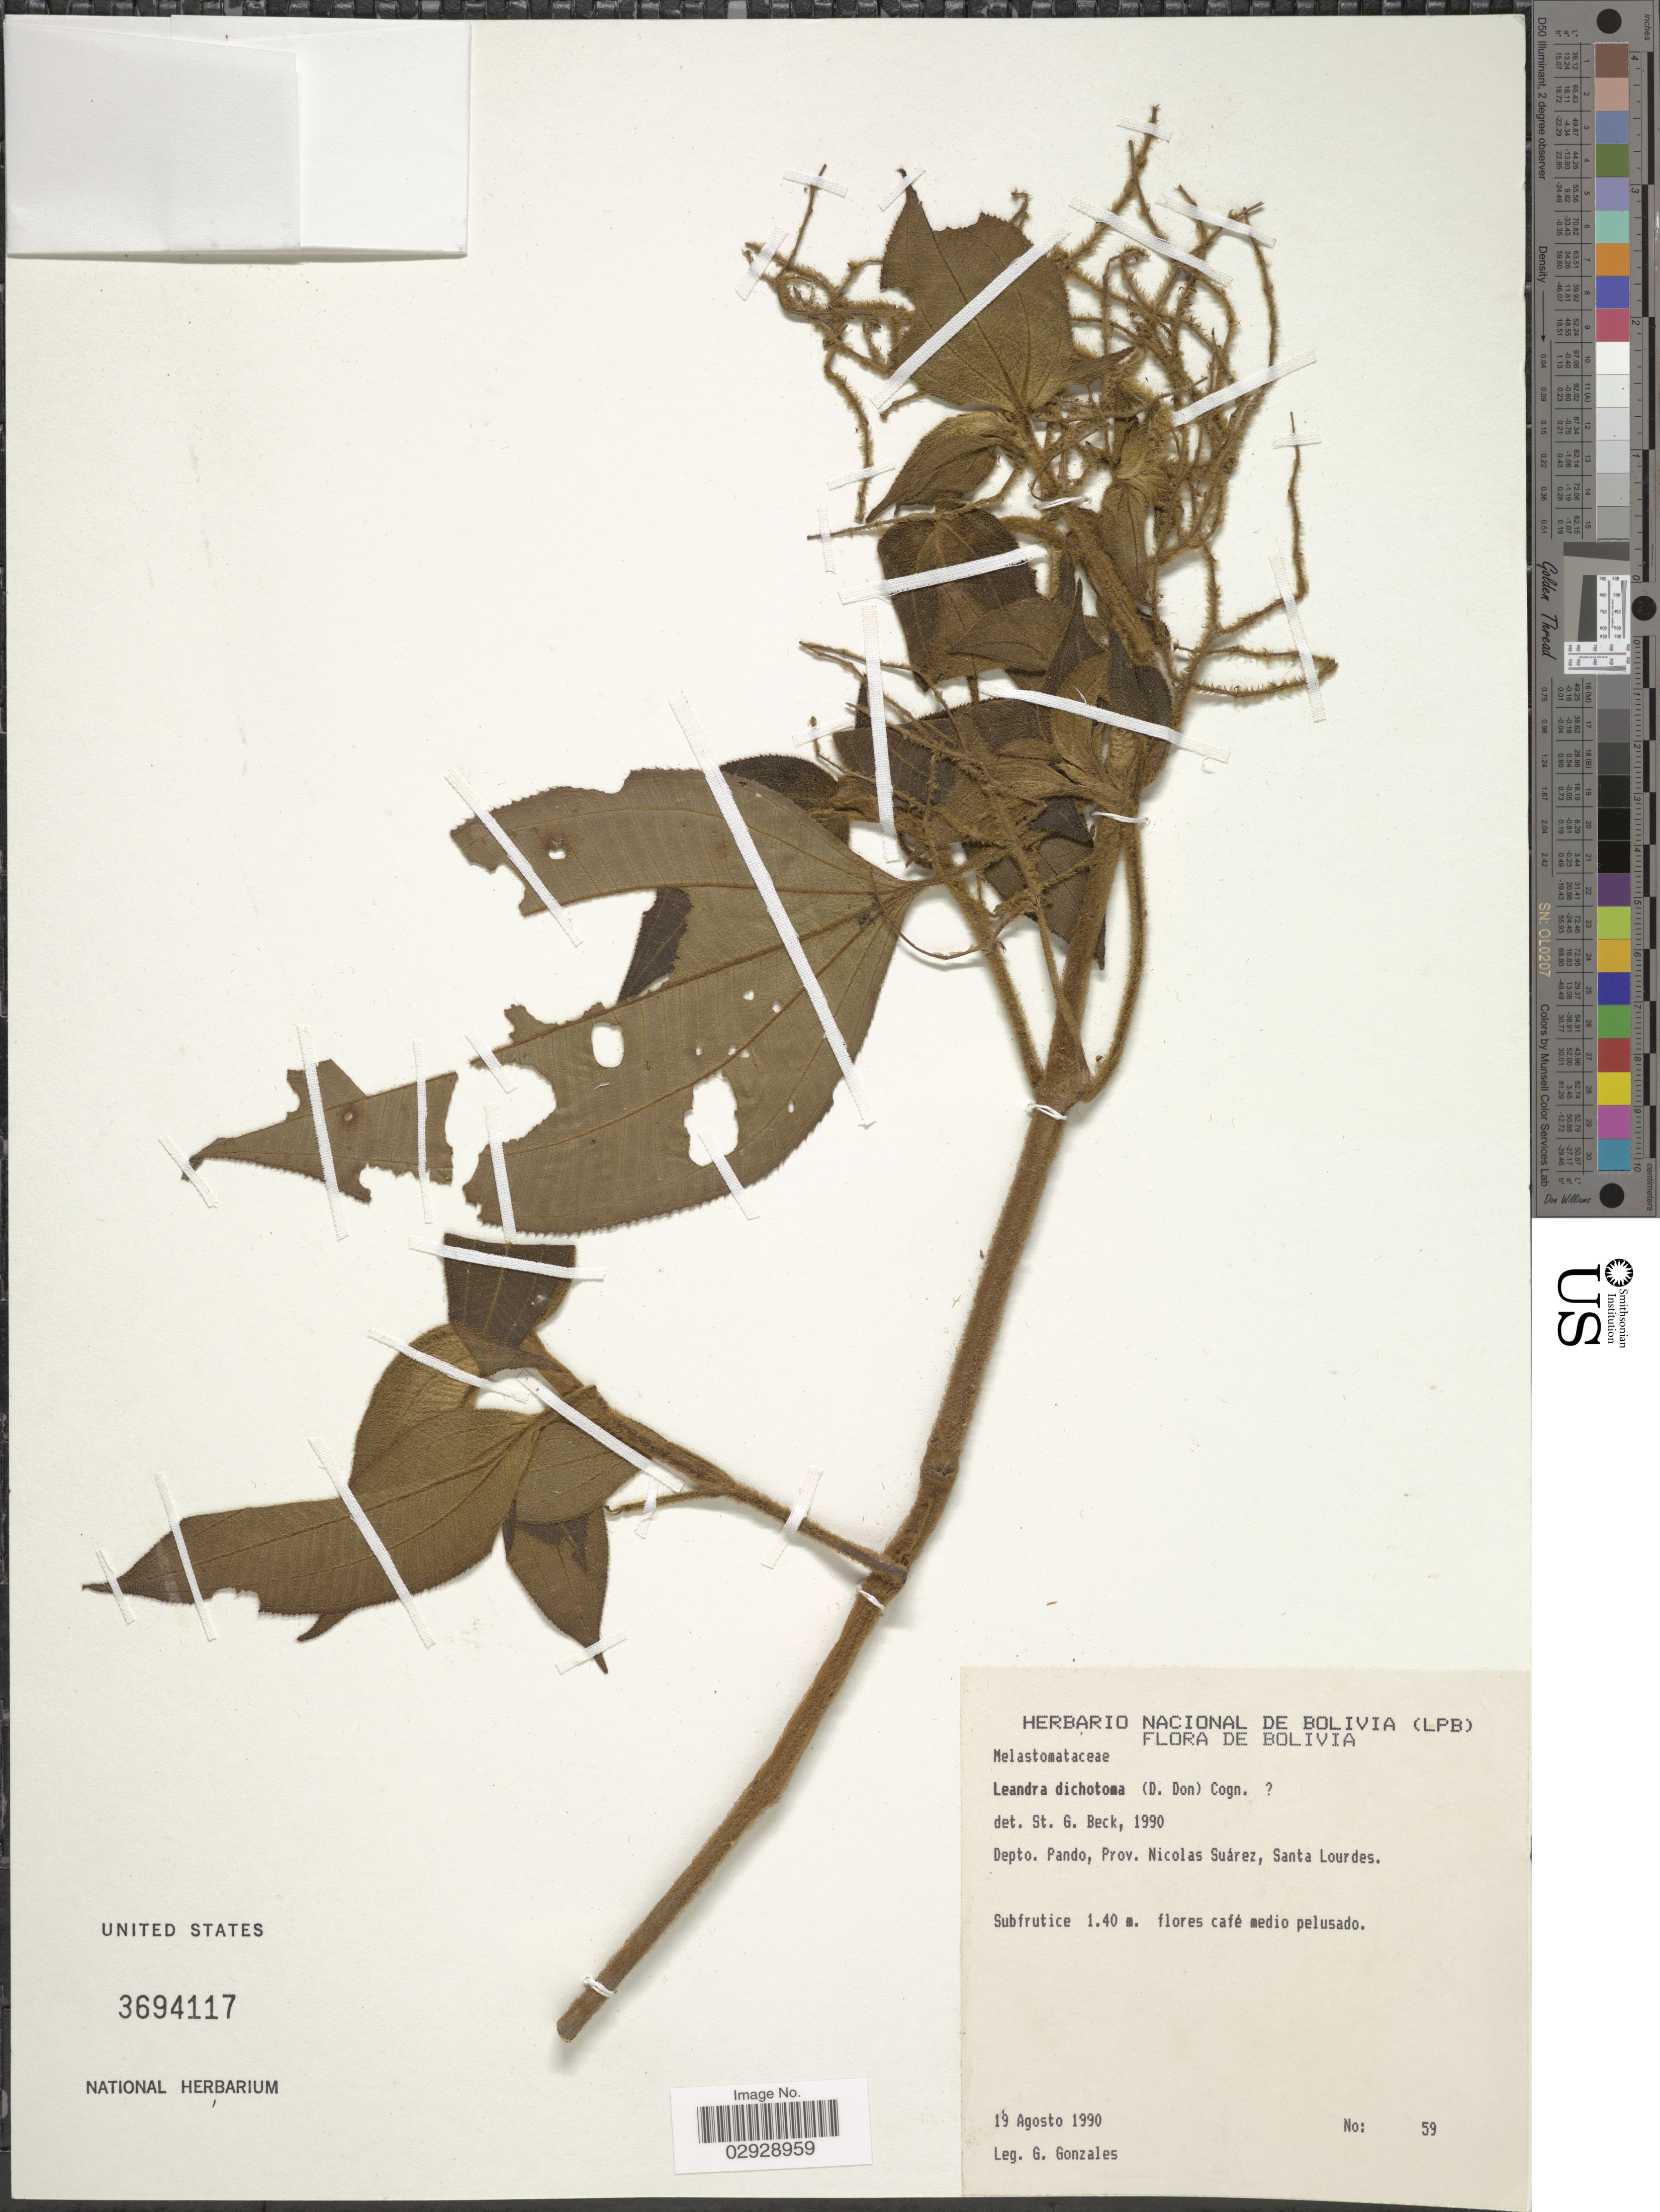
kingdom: Plantae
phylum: Tracheophyta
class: Magnoliopsida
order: Myrtales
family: Melastomataceae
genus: Leandra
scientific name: Leandra dichotoma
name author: (D. Don) Cogn.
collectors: G. Gonzales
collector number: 59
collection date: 1990-08-19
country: Bolivia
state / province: Pando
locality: Depto. Pando, Prov. Nicolas Suárez, Santa Lourdes.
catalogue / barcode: US 3694117